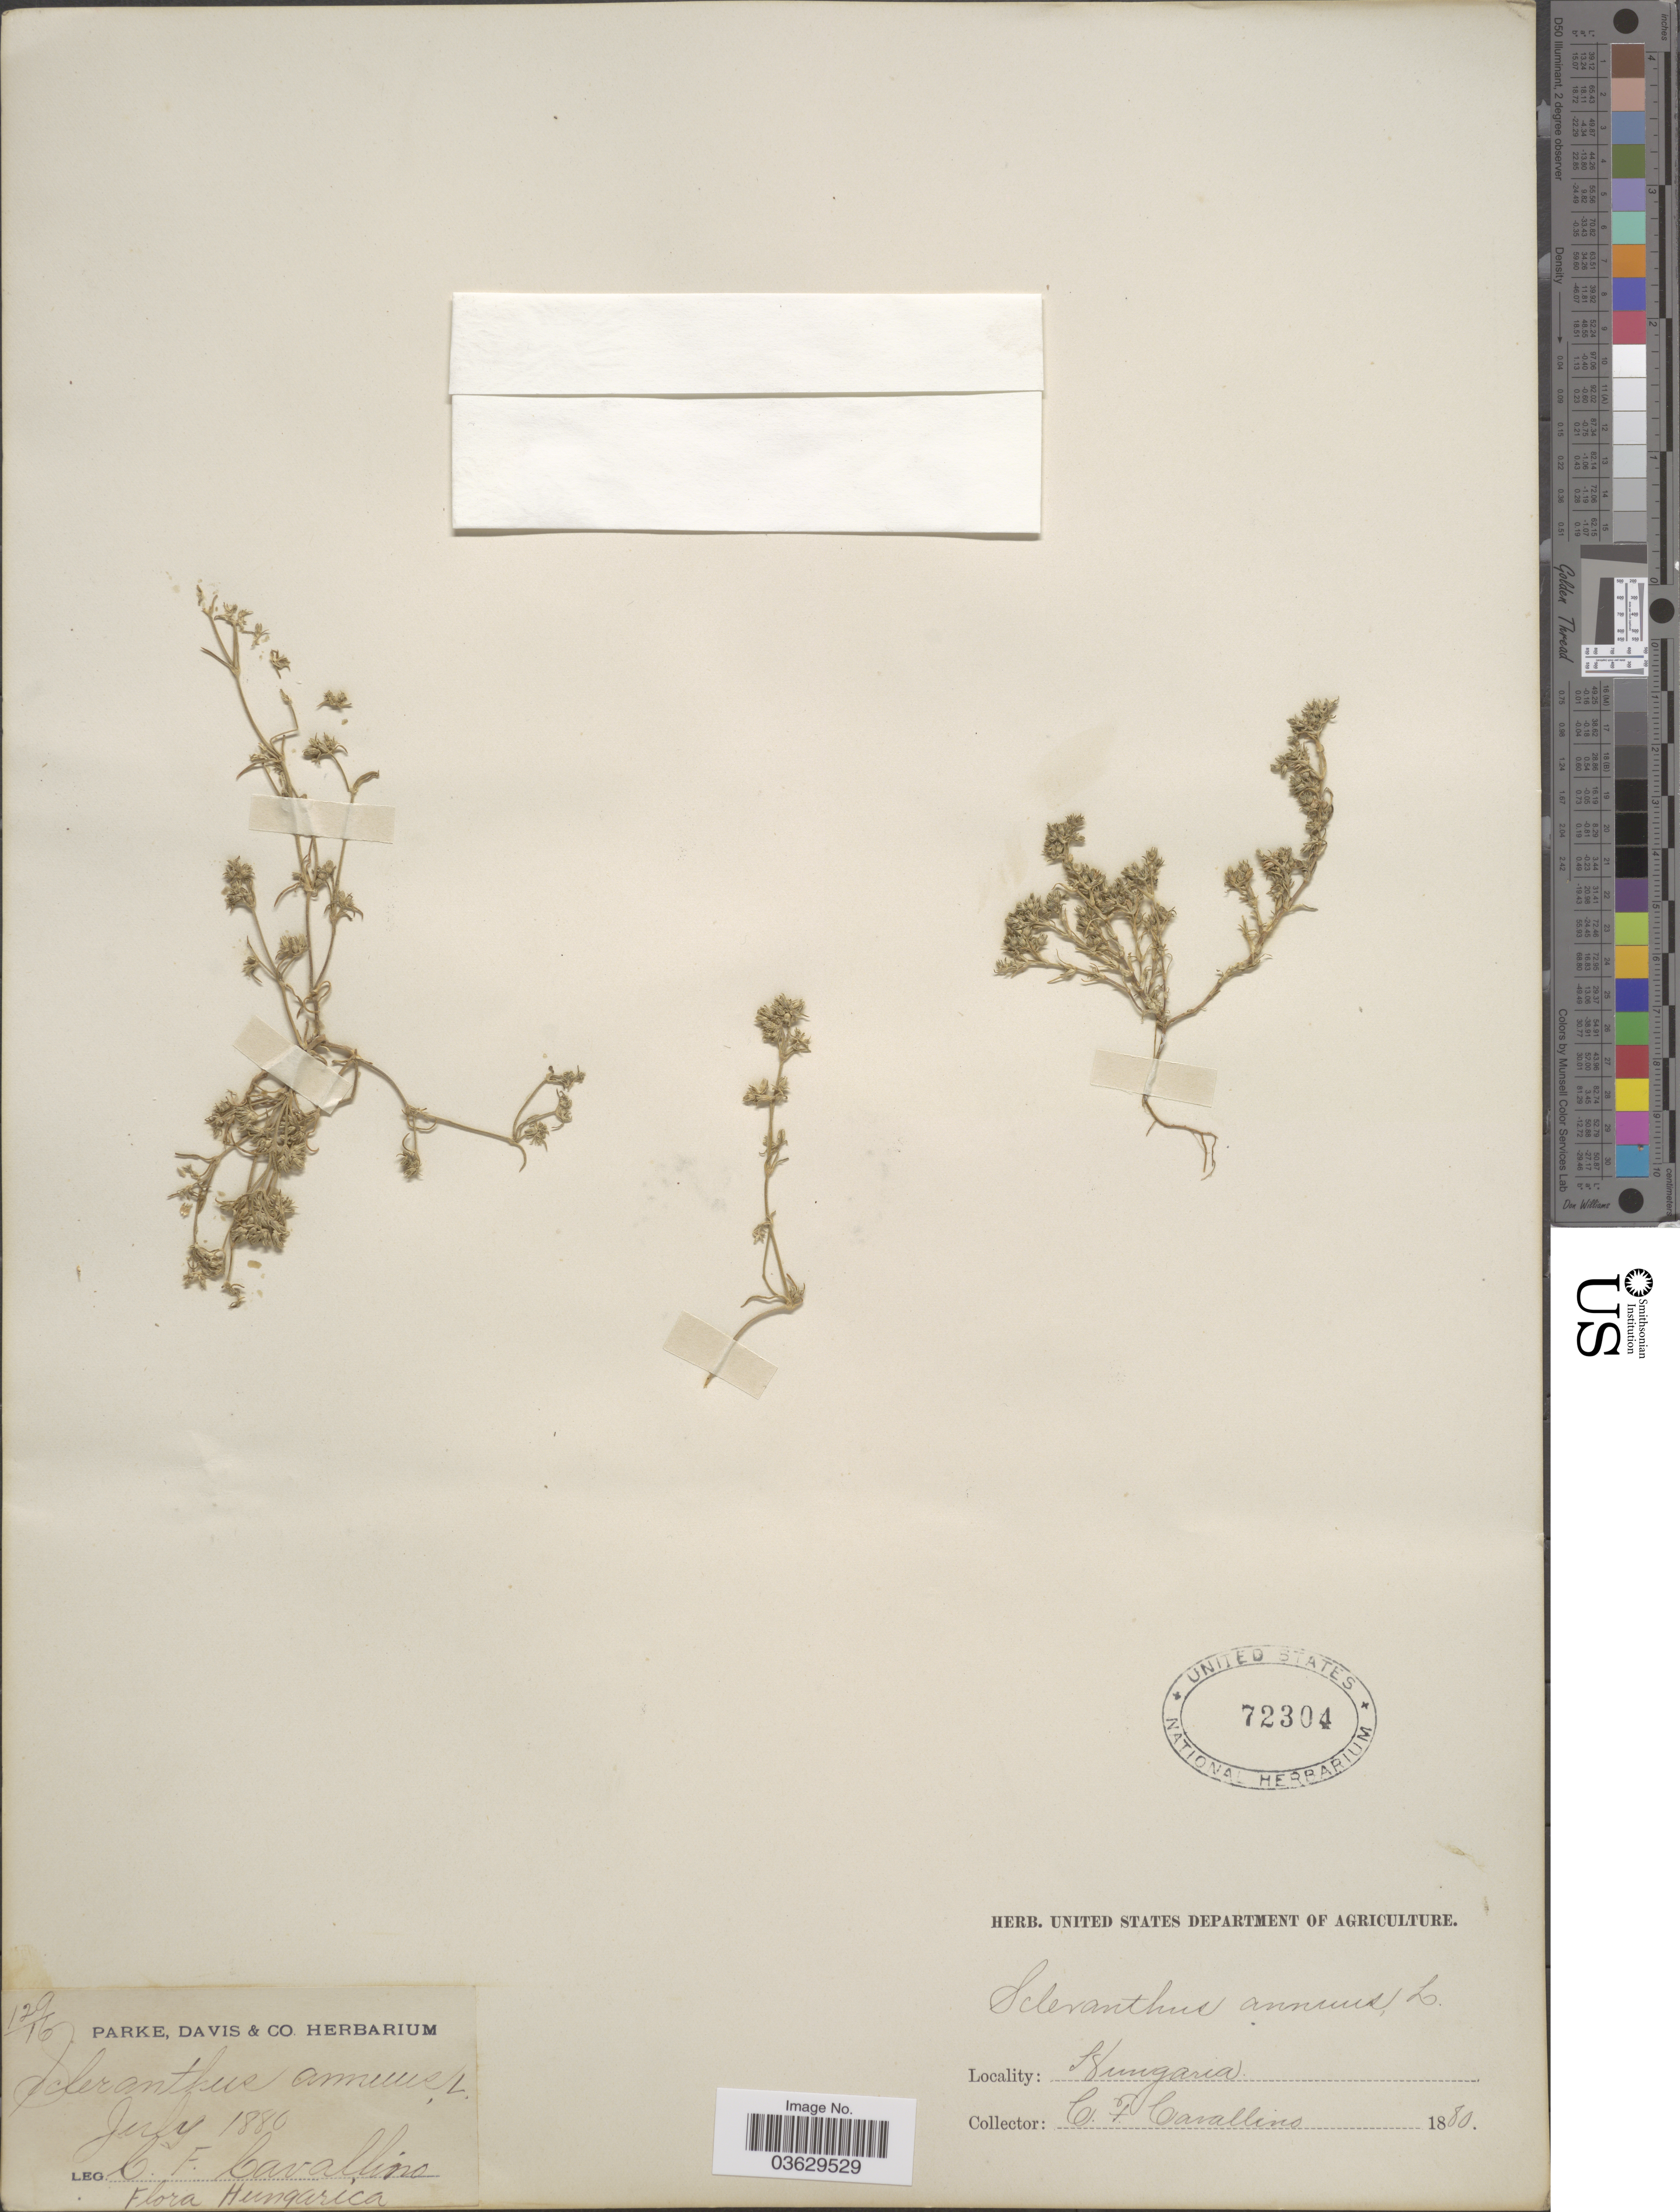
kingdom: Plantae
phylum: Tracheophyta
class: Magnoliopsida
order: Caryophyllales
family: Caryophyllaceae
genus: Scleranthus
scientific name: Scleranthus annuus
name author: L.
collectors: C. Cavallino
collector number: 129/16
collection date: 1880-07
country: Hungary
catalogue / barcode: US 72304